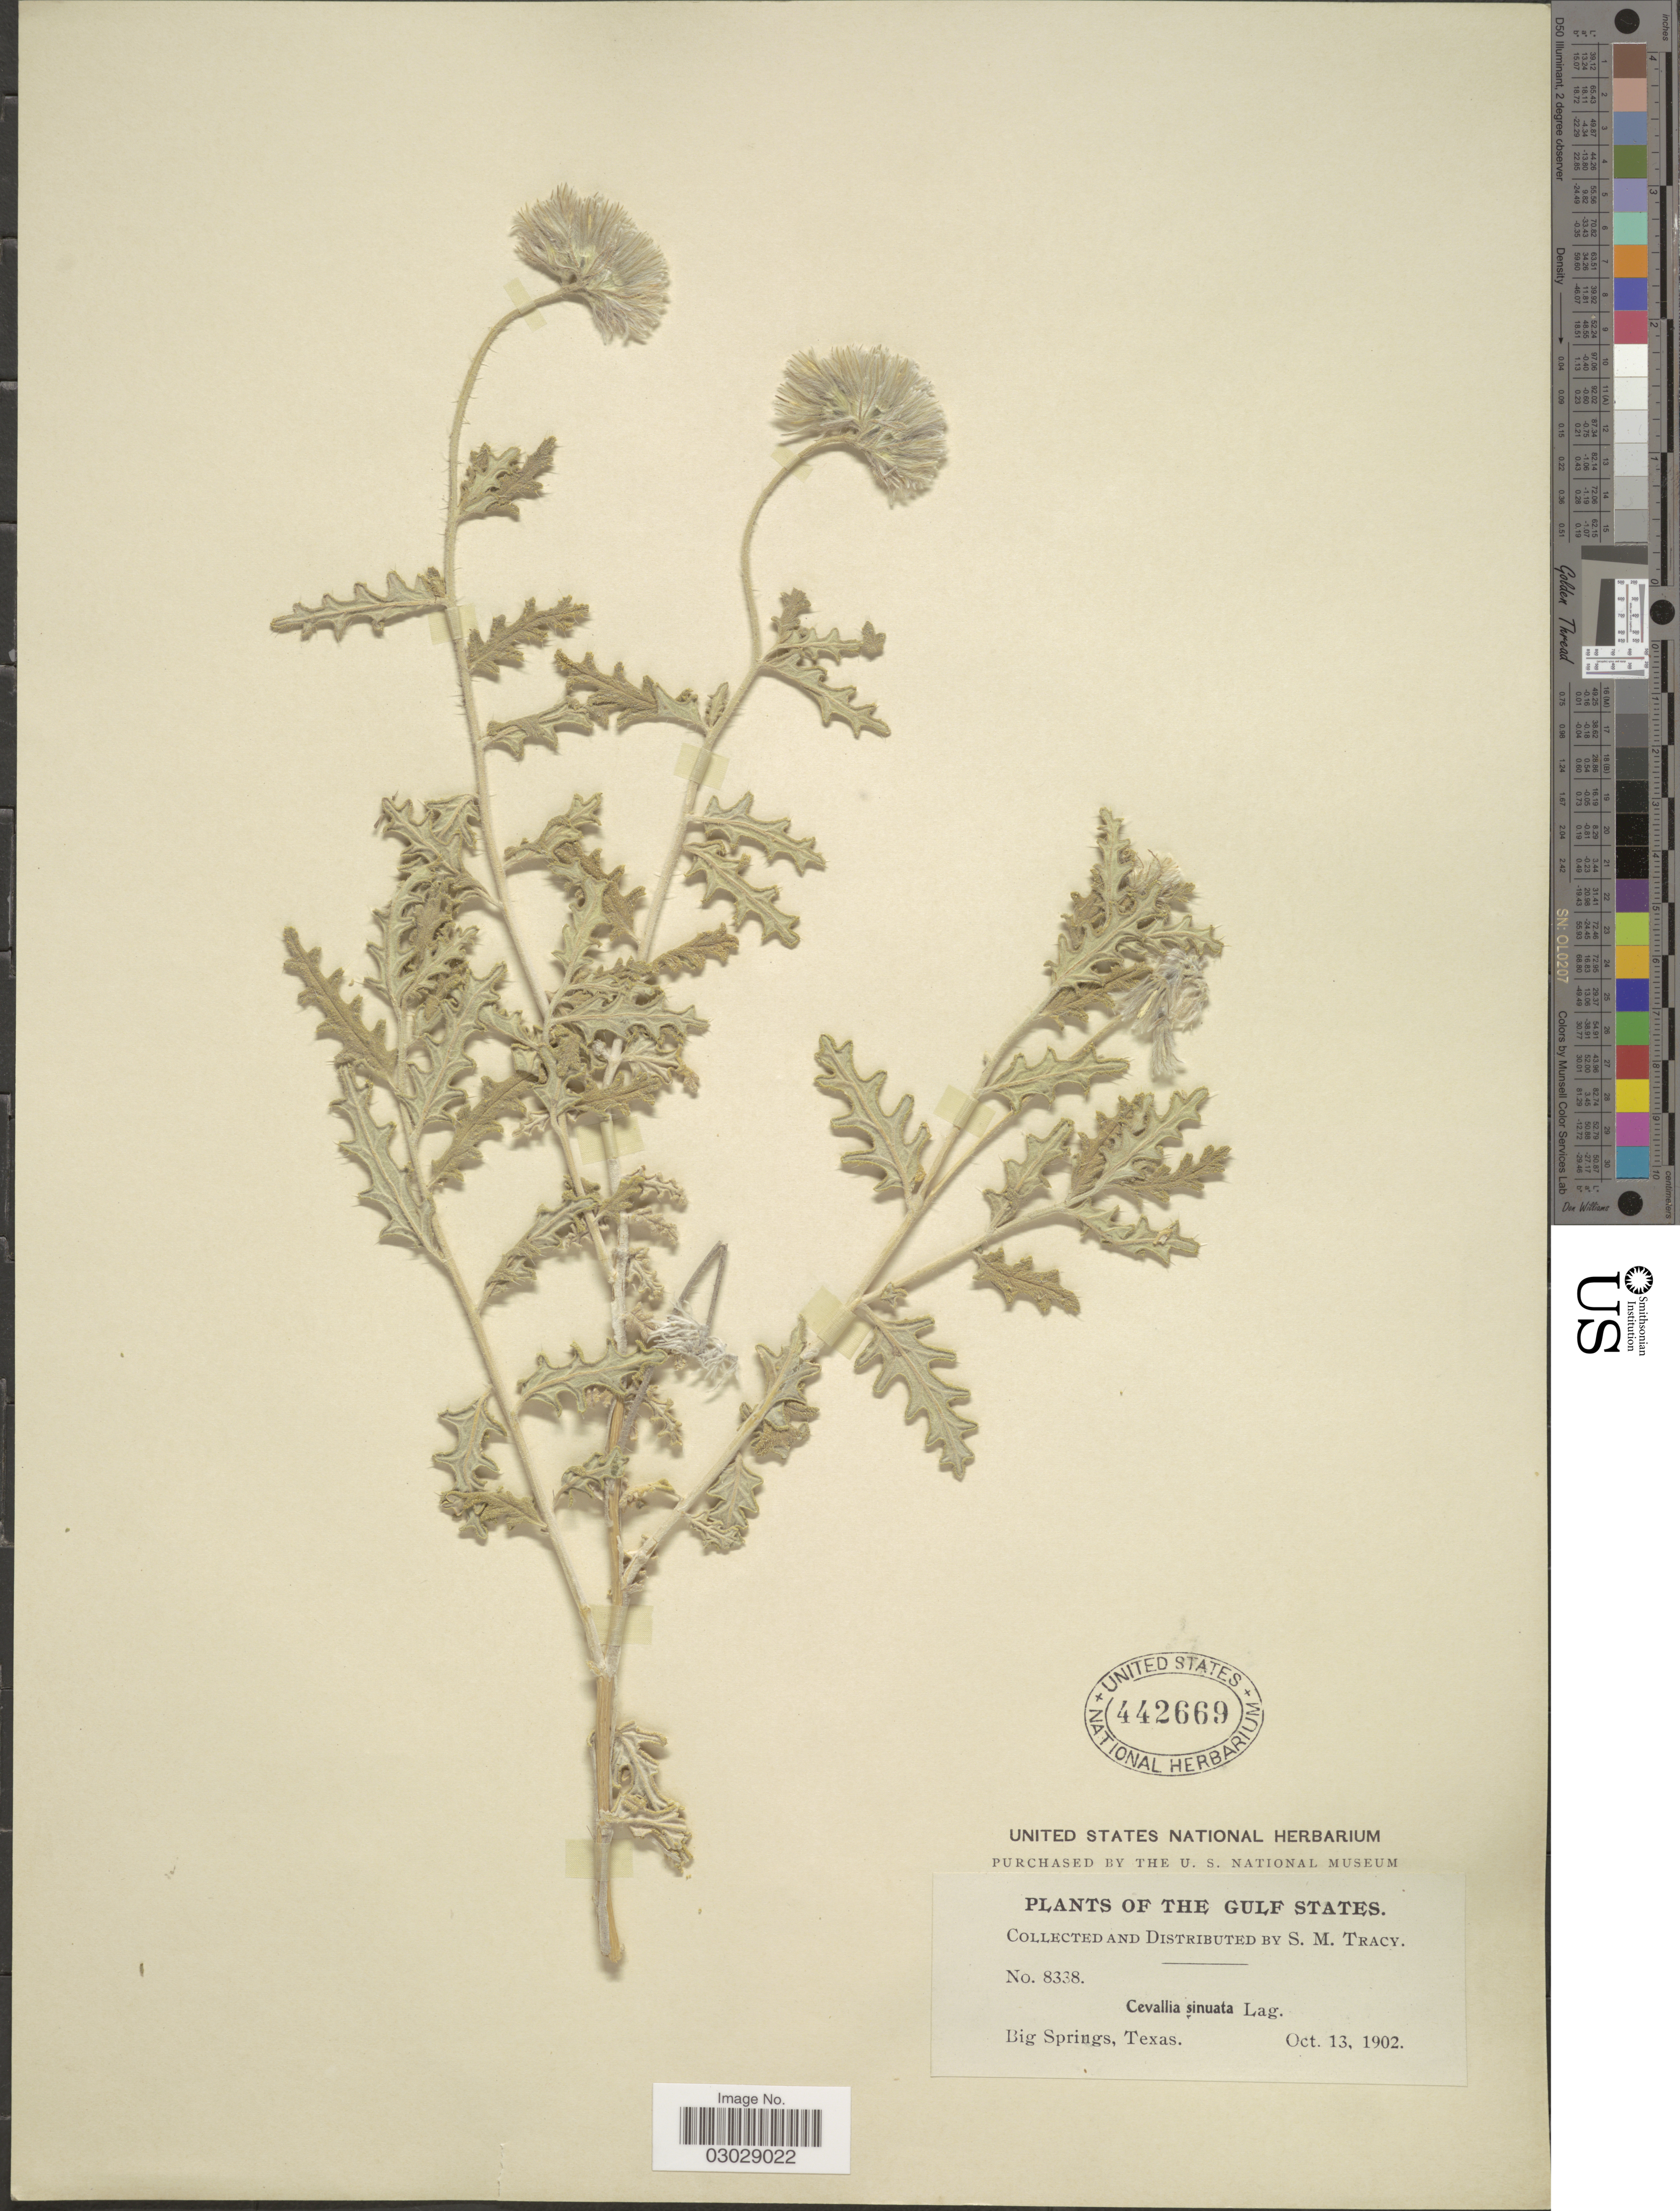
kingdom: Plantae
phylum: Tracheophyta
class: Magnoliopsida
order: Cornales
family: Loasaceae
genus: Cevallia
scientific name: Cevallia sinuata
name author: Lag.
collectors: S. M. Tracy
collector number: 8338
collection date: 1902-10-13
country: United States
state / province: Texas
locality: The Gulf States. Big Springs.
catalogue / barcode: US 442669